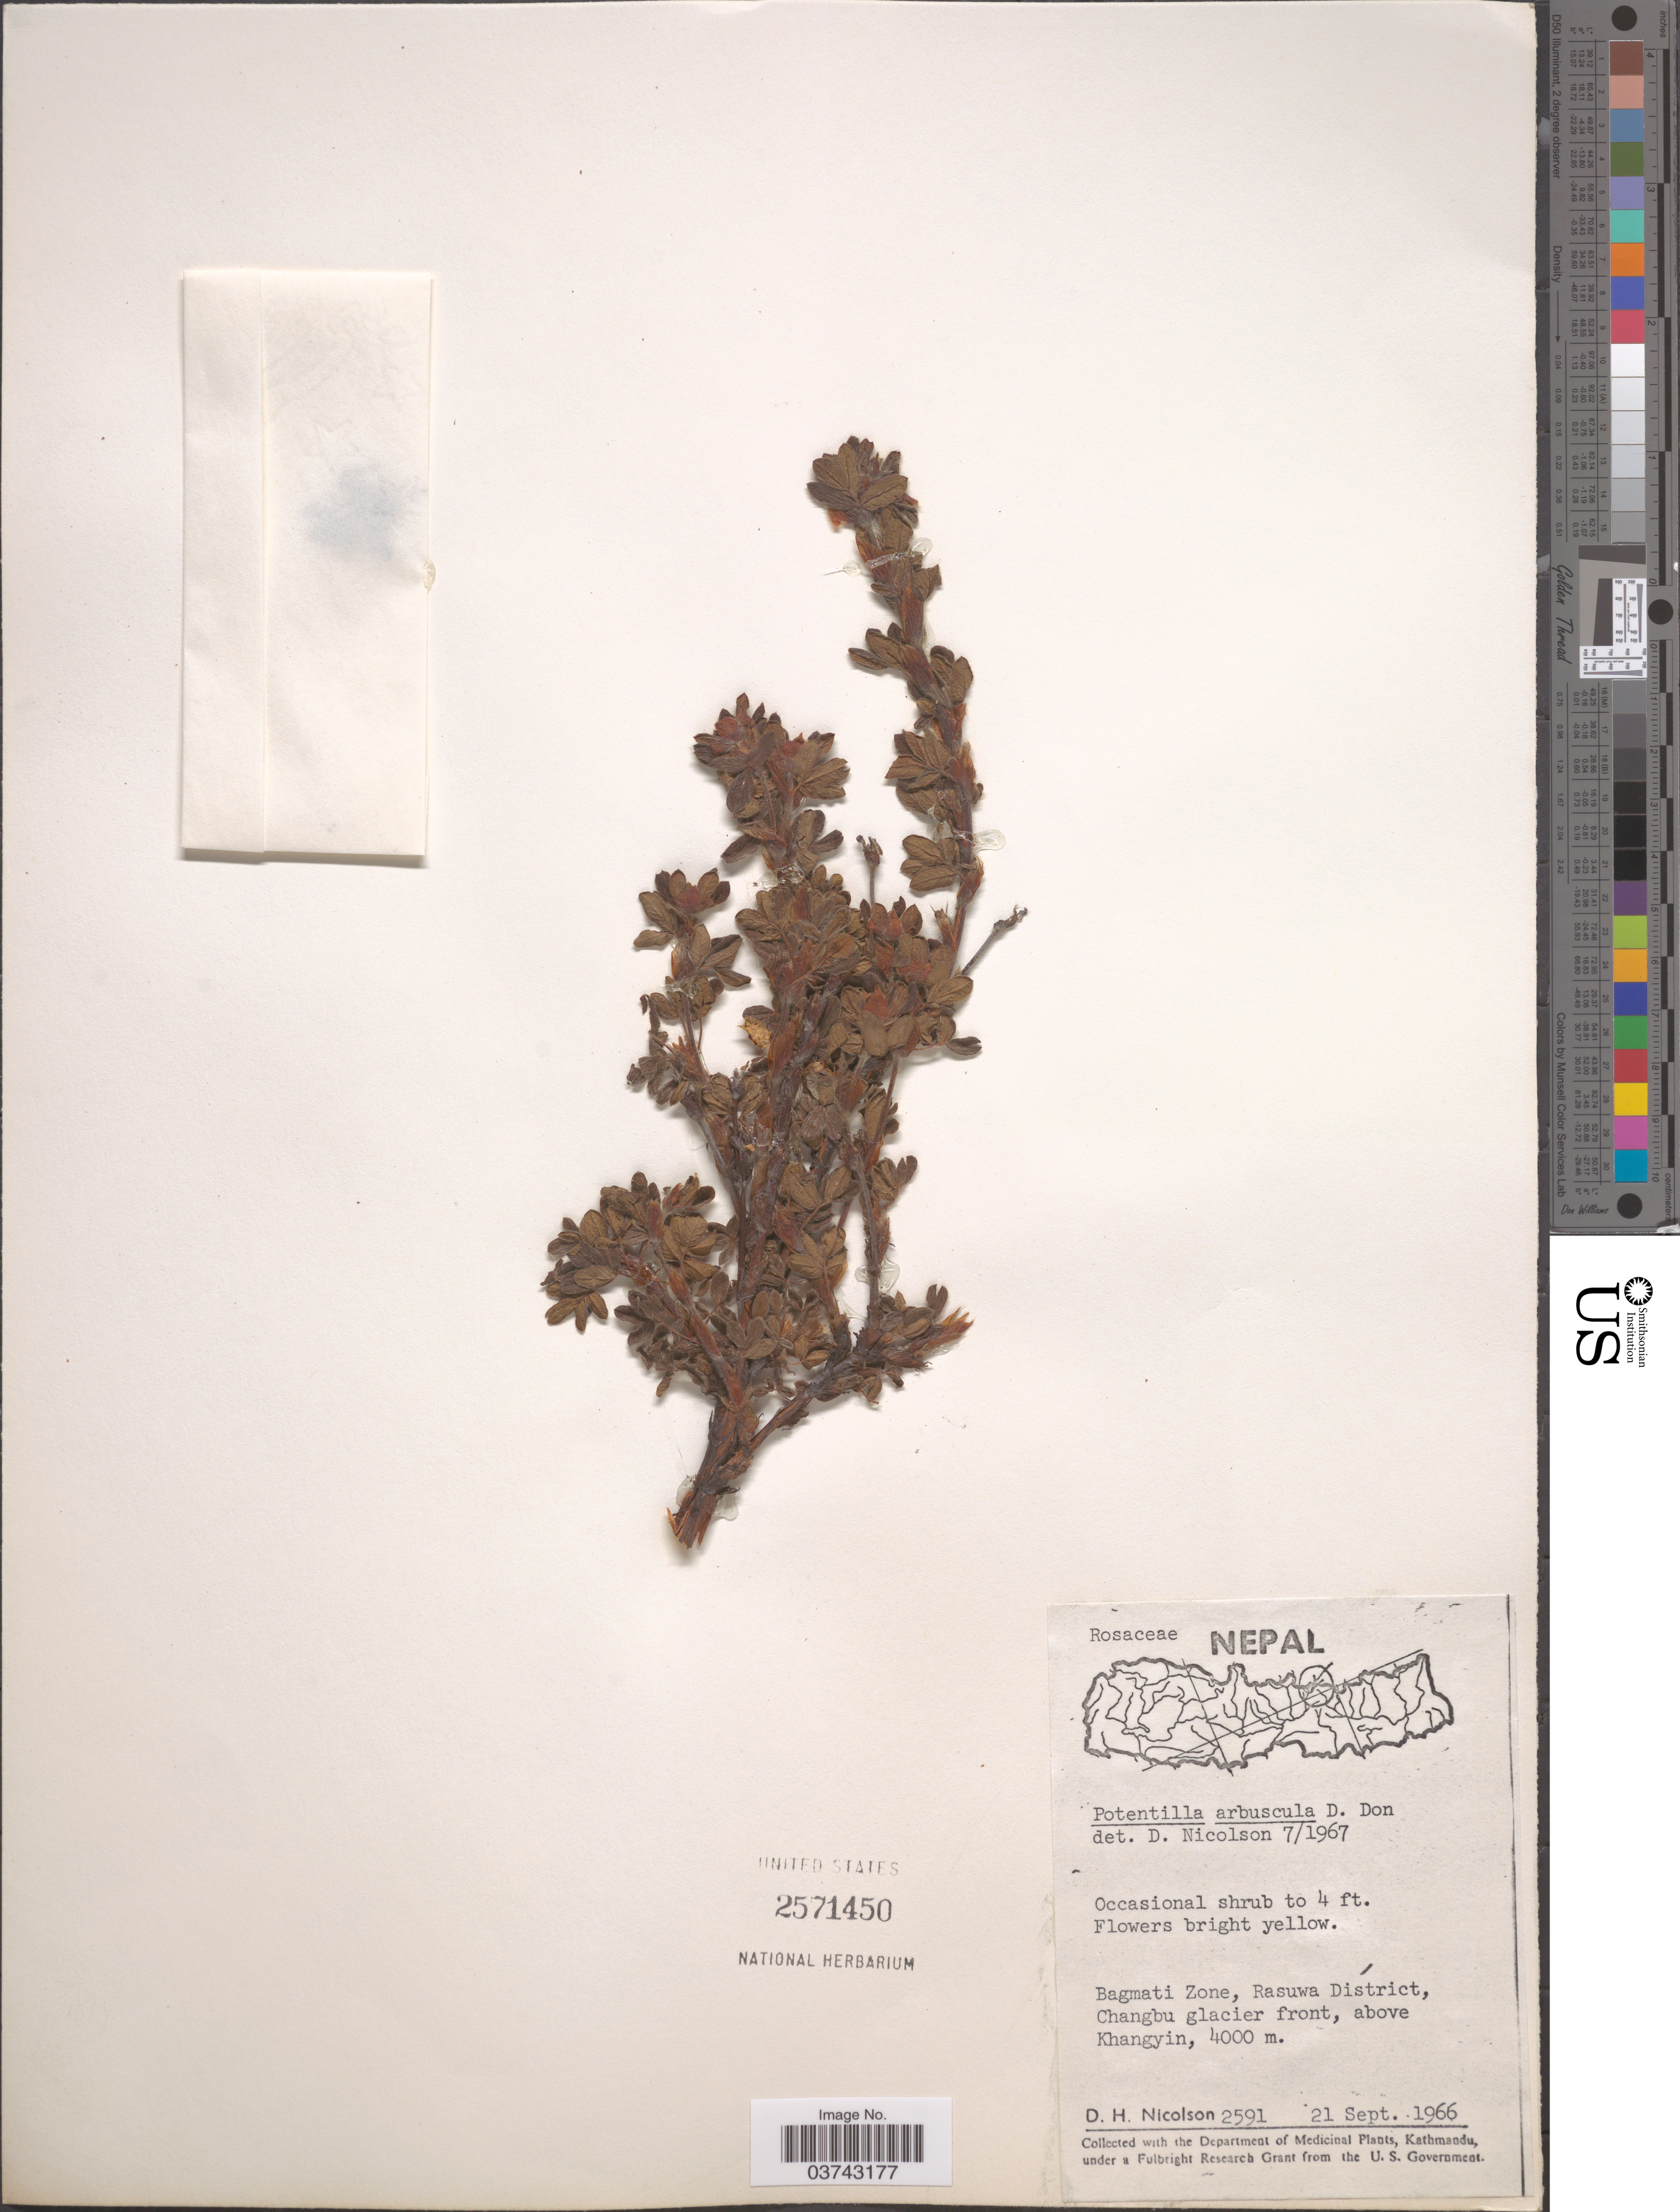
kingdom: Plantae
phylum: Tracheophyta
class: Magnoliopsida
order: Rosales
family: Rosaceae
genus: Potentilla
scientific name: Potentilla arbuscula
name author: D. Don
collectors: D. H. Nicolson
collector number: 2591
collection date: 1966-09-21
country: Nepal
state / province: Bagmati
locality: Bagmati Zone, Rasuwa District, Changbu glacier front, above Khangyin.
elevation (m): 4000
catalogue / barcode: US 2571450